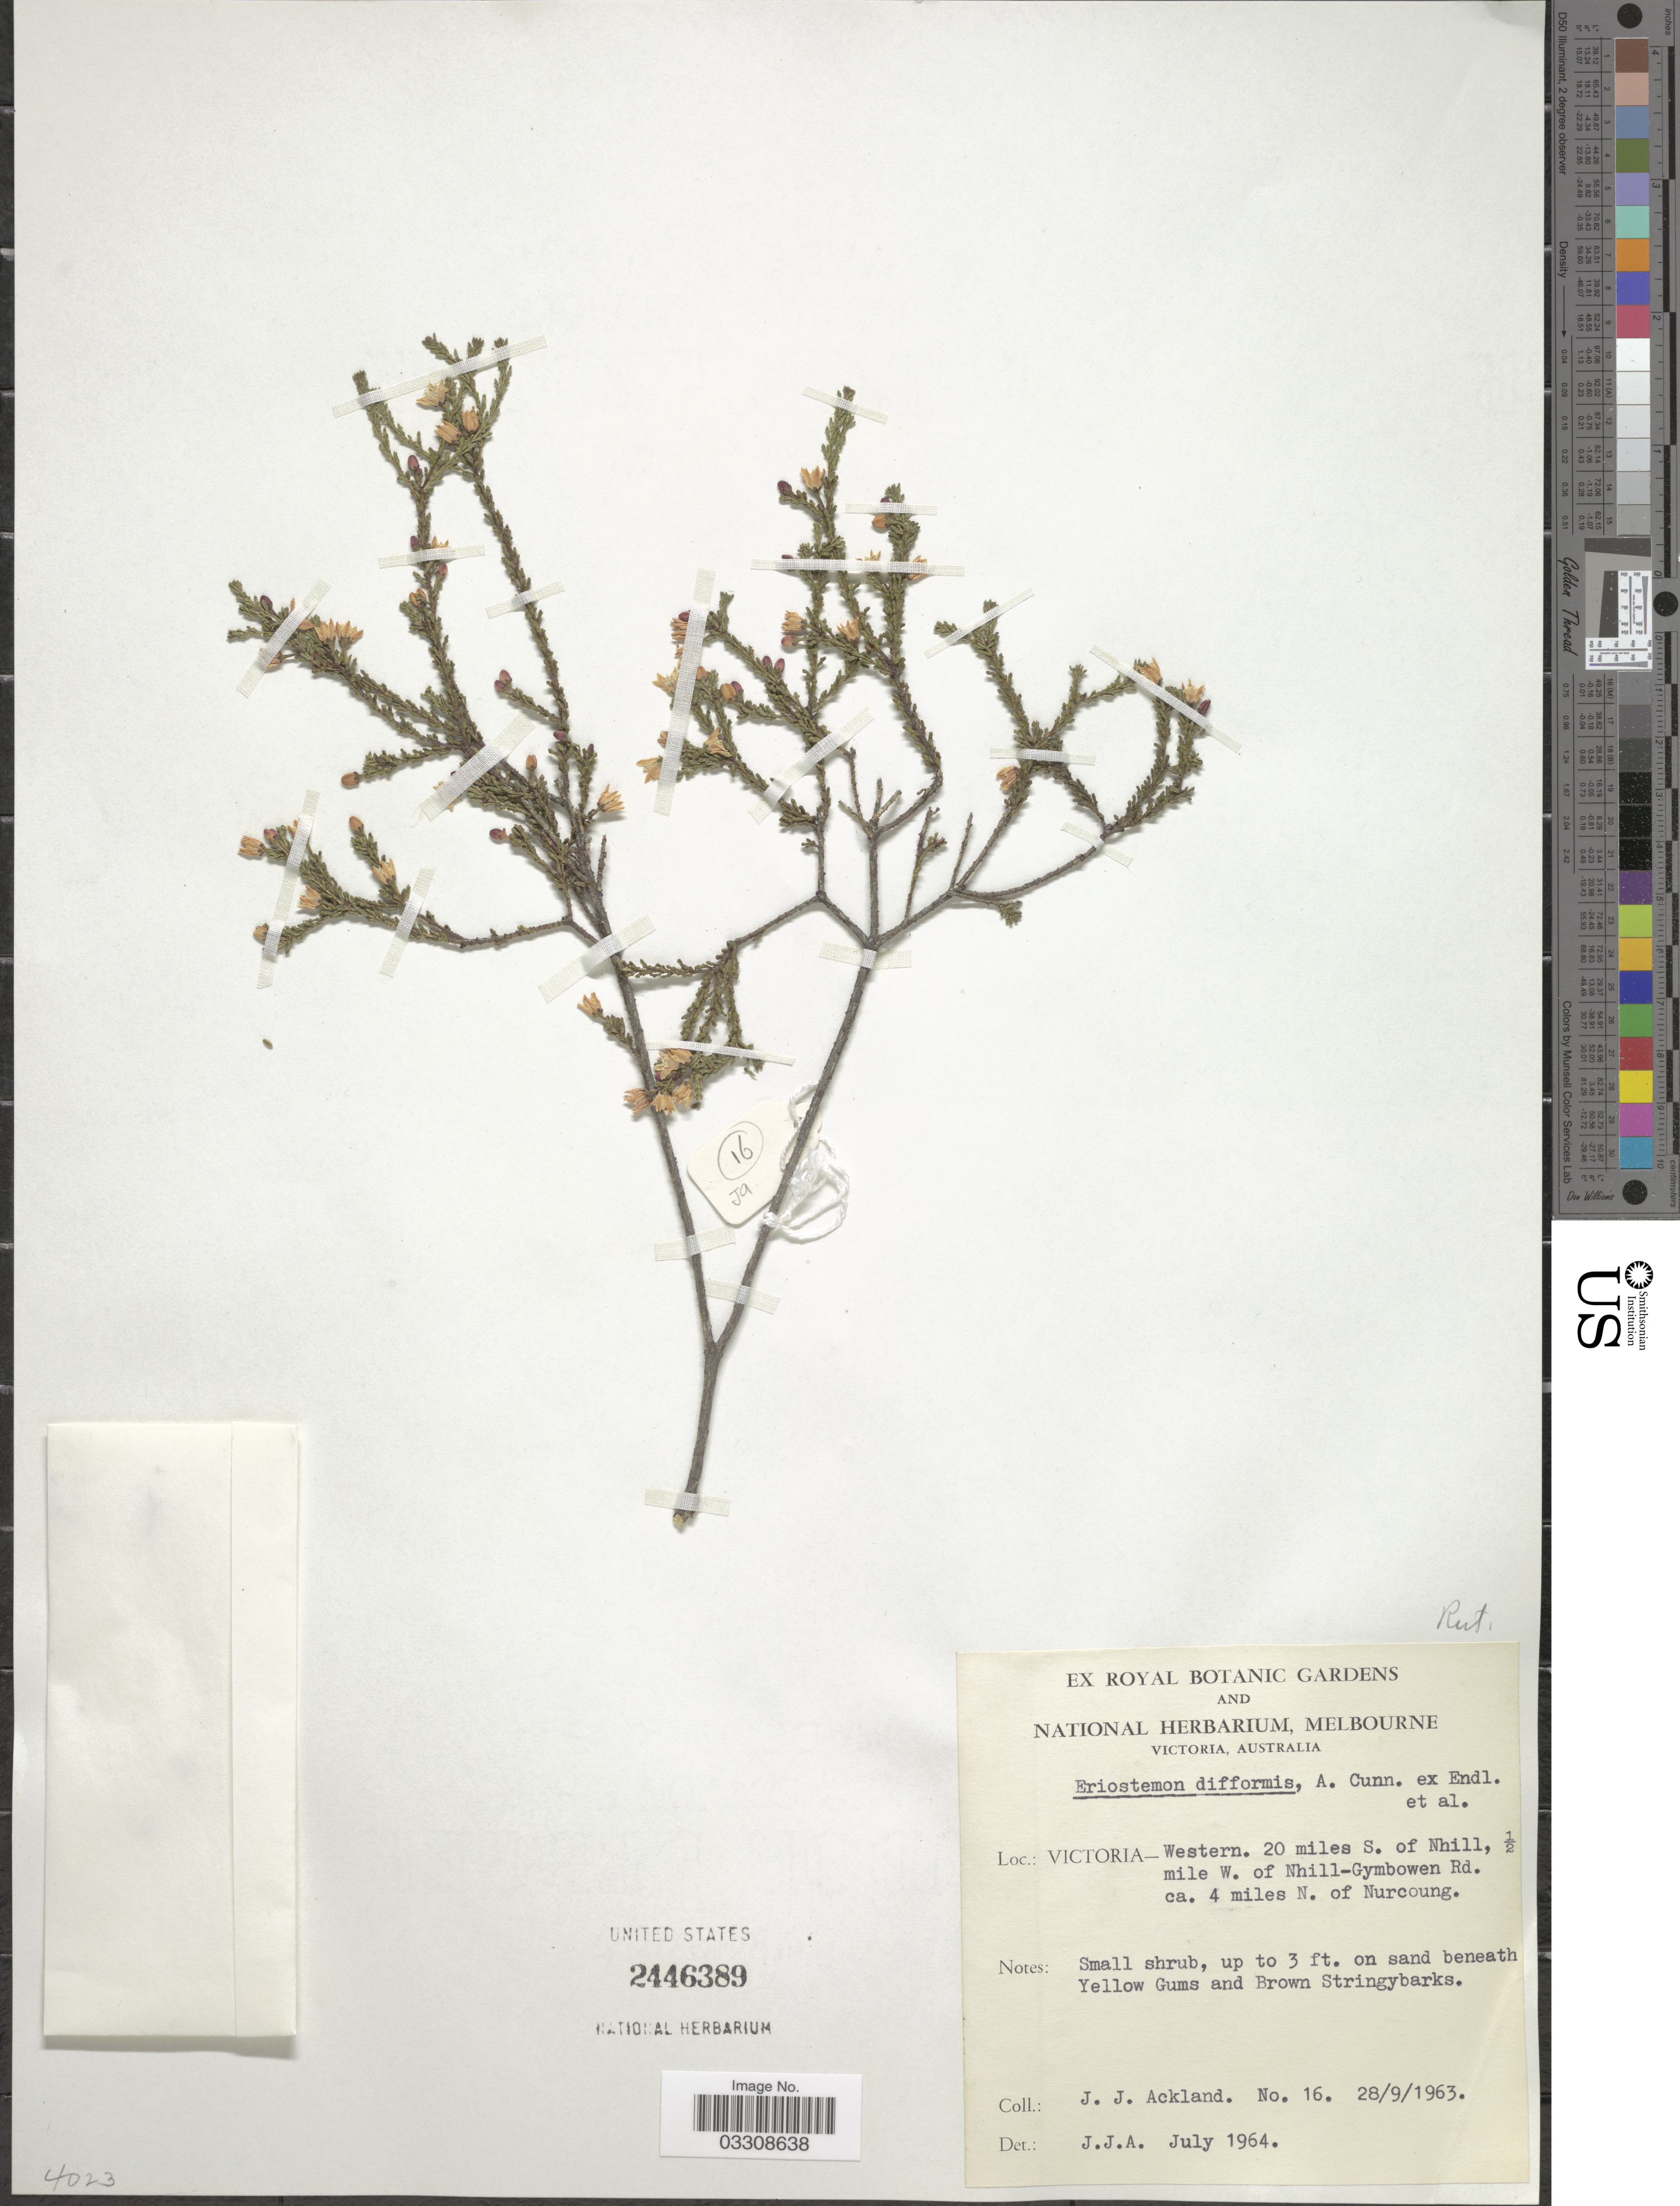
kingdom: Plantae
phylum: Tracheophyta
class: Magnoliopsida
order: Sapindales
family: Rutaceae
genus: Eriostemon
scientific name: Eriostemon difformis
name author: A. Cunn. ex Endl.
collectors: J. J. Ackland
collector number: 16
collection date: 1963-09-28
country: Australia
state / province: Victoria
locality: Victoria - Western. 20 miles S. of Nhill, ½ mile W. of Nhill-Gymbowen Rd. ca. 4 miles N. of Nurcoung.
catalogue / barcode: US 2446389